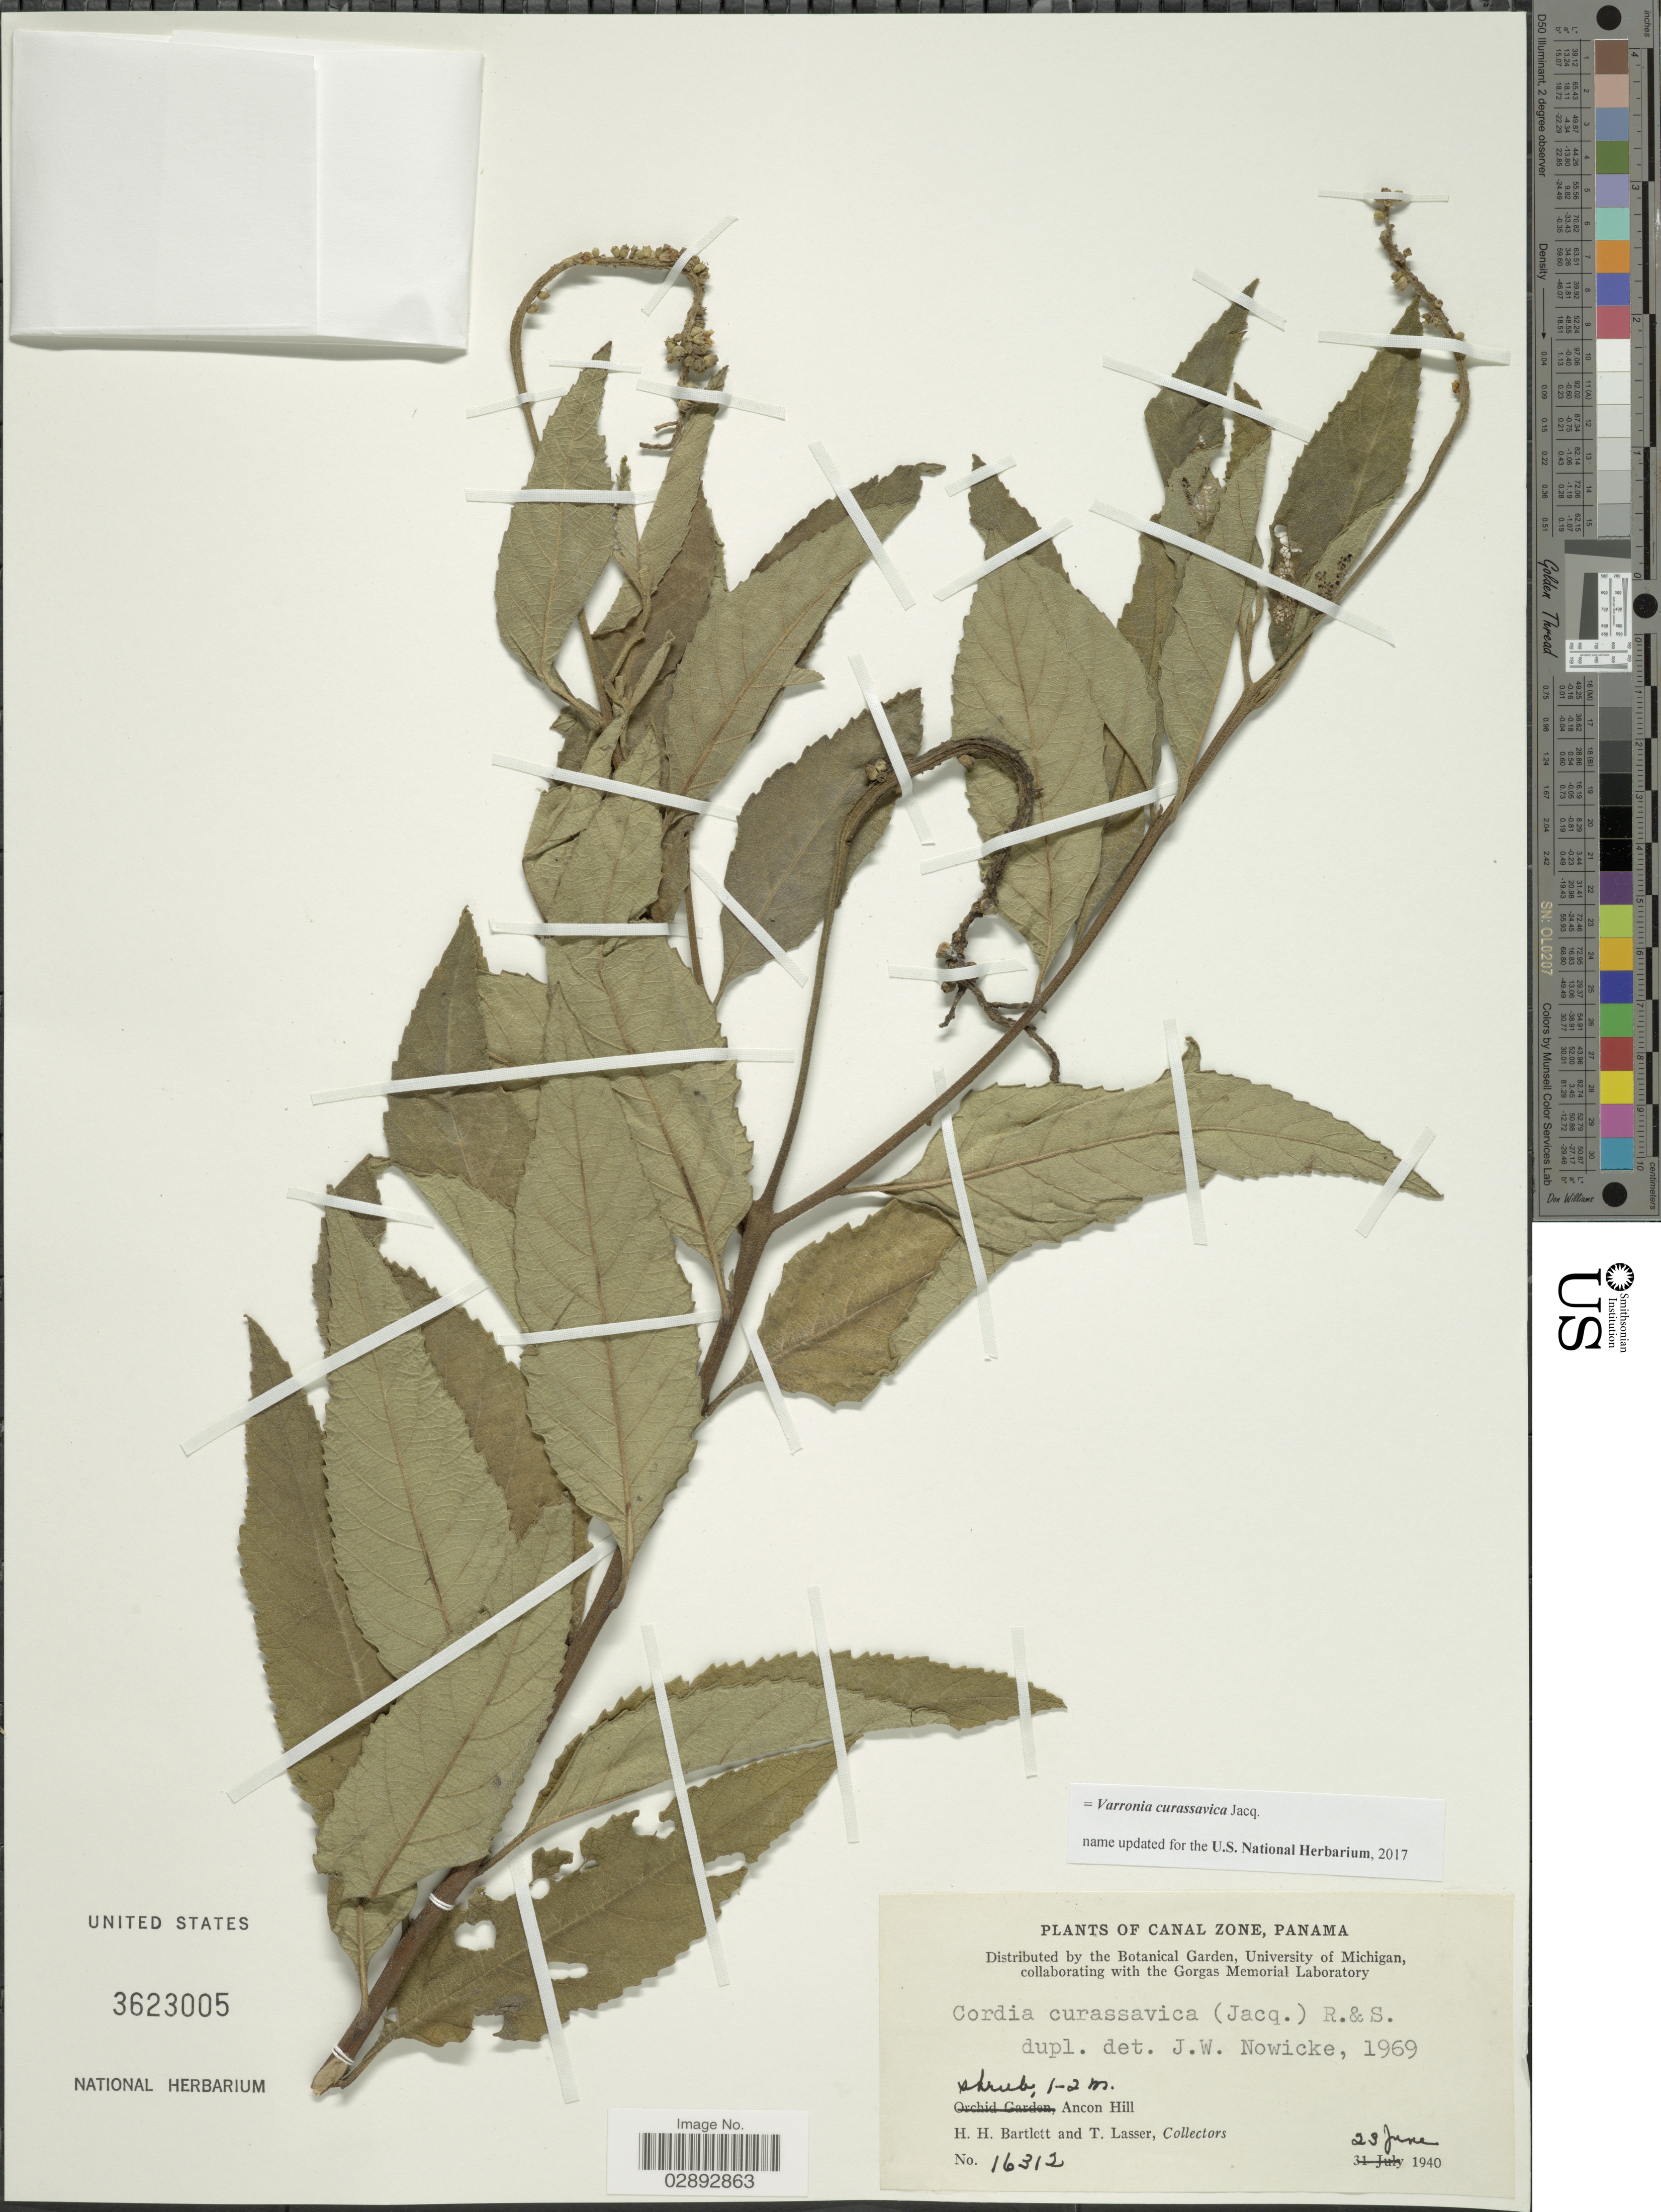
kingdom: Plantae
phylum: Tracheophyta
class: Magnoliopsida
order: Boraginales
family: Cordiaceae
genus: Varronia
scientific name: Varronia curassavica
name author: Jacq.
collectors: H. H. Bartlett & T. Lasser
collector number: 16312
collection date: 1940-06-23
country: Panama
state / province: Colón / Panamá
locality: Canal Zone. Ancon Hill.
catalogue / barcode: US 3623005